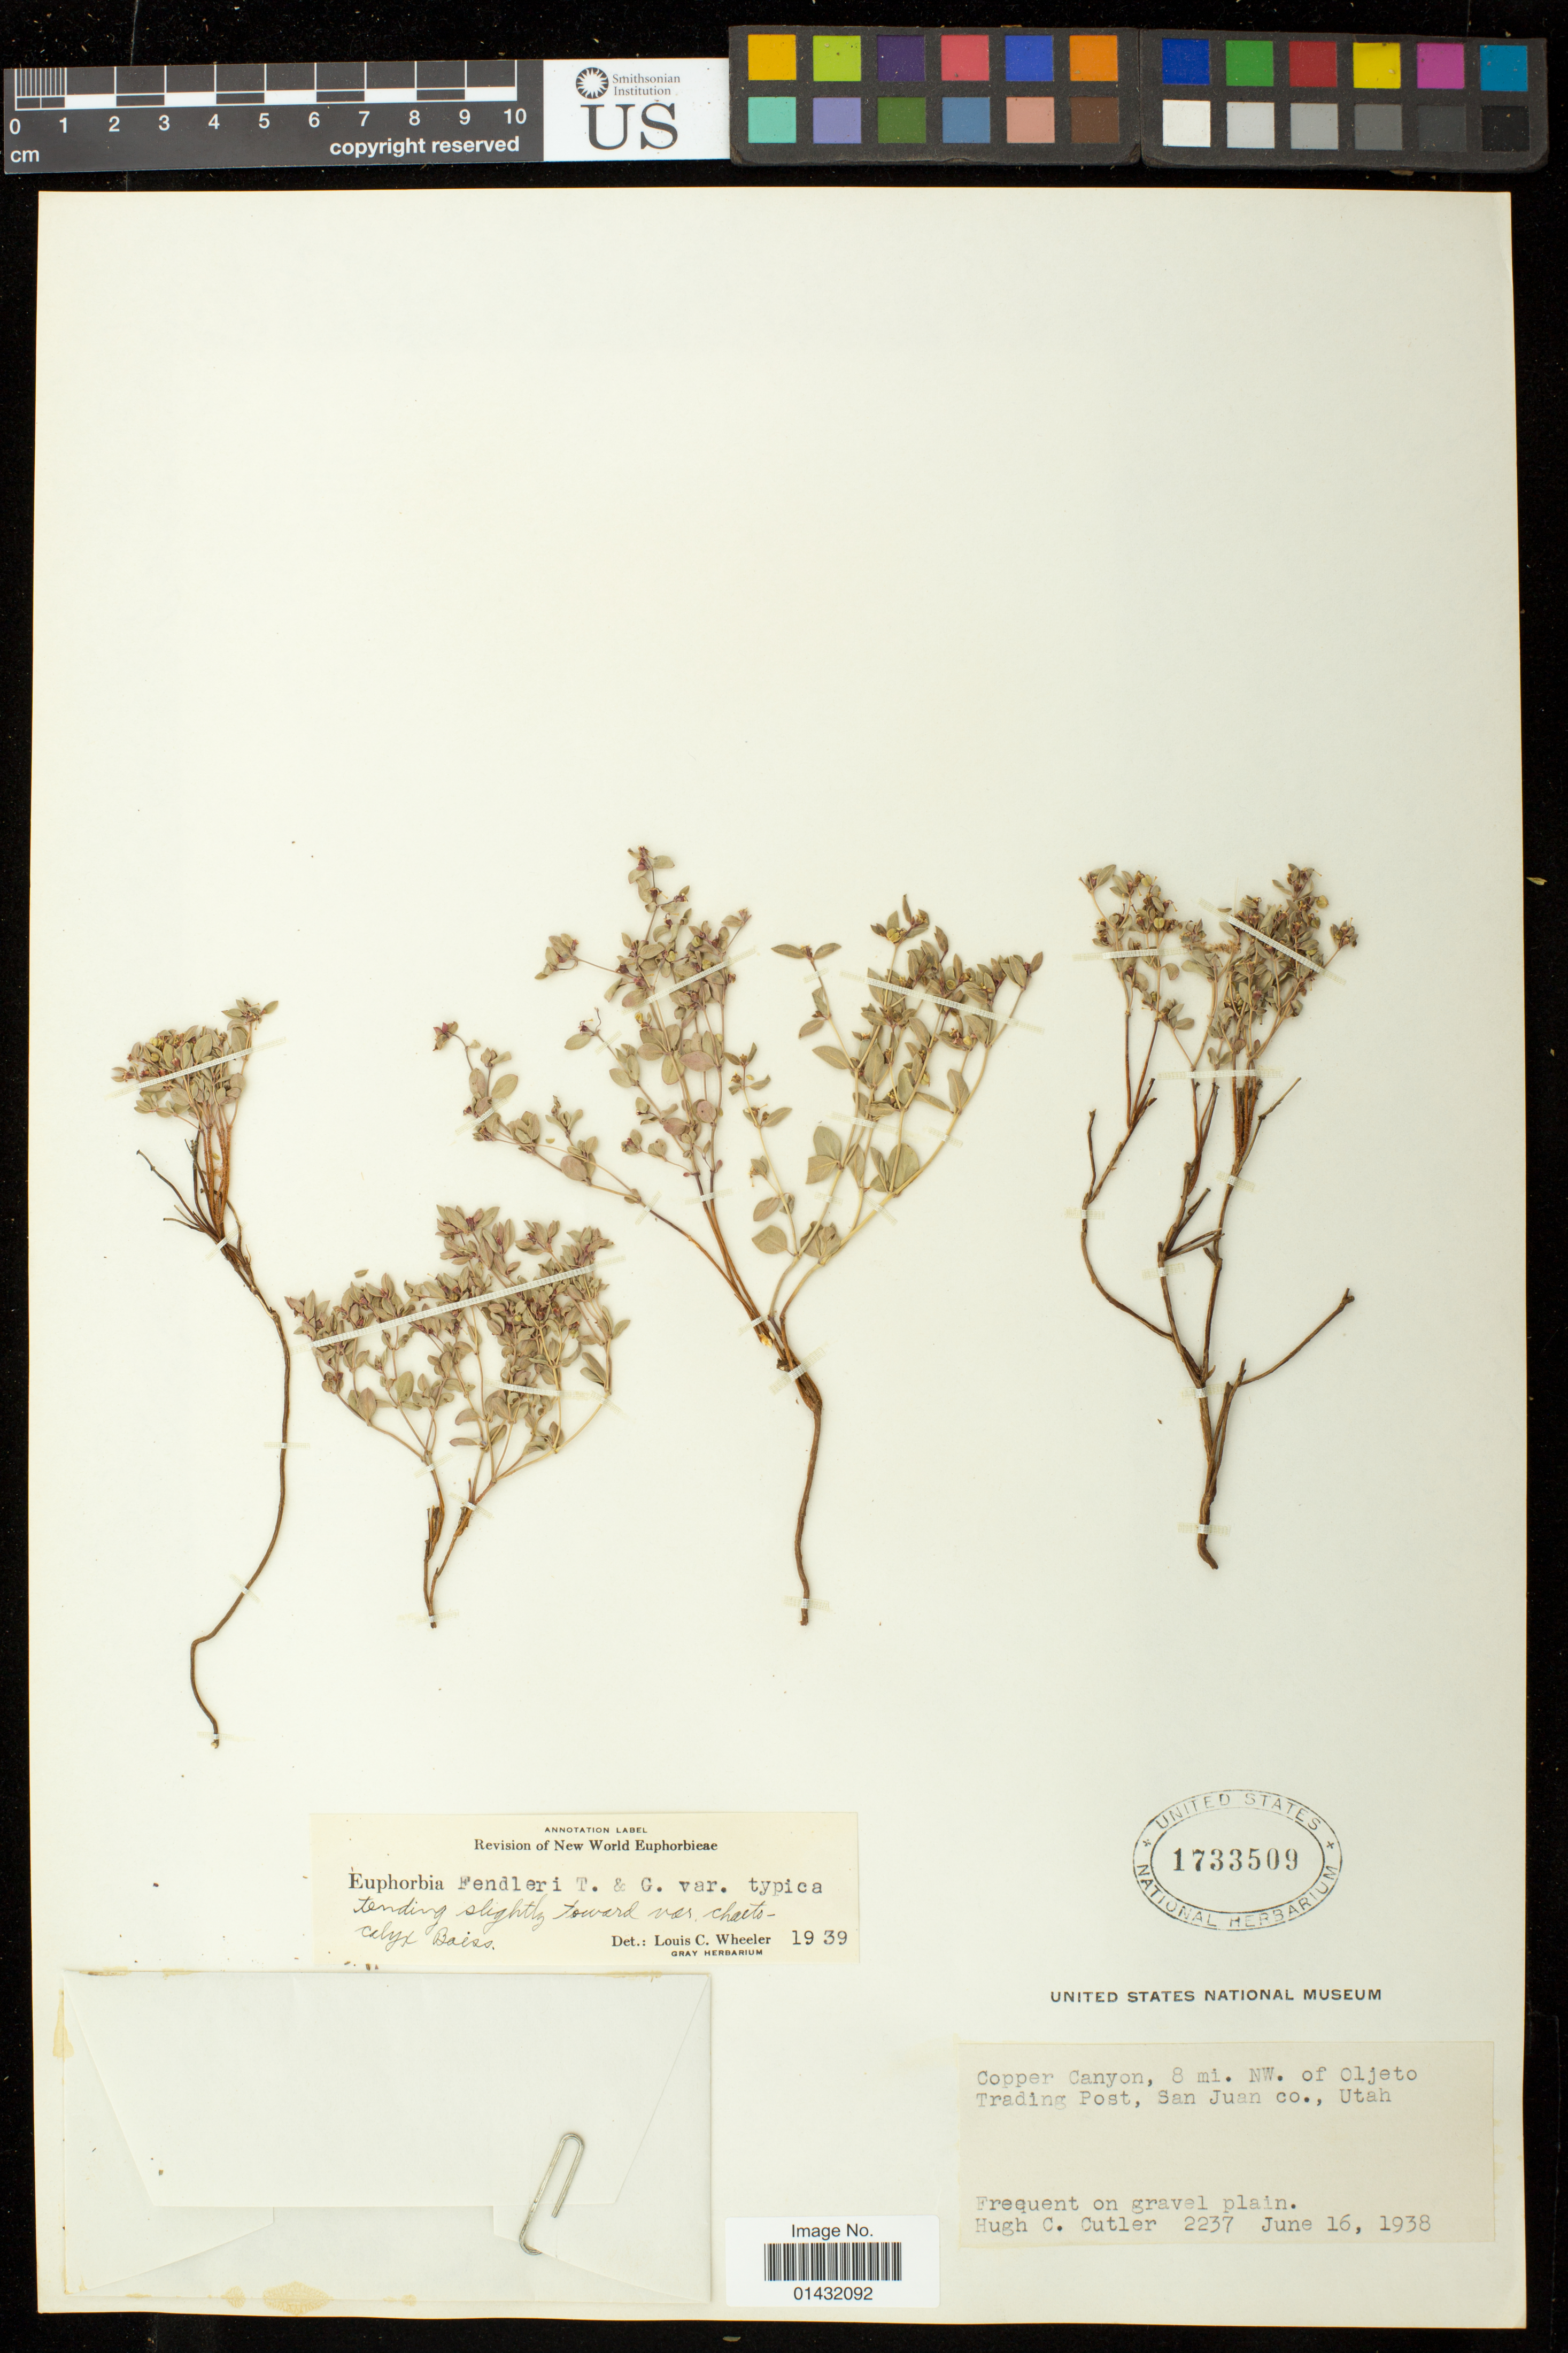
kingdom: Plantae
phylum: Tracheophyta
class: Magnoliopsida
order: Malpighiales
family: Euphorbiaceae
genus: Euphorbia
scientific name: Euphorbia chaetocalyx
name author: Tidestr.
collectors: H. C. Cutler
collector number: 2237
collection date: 1938-06-16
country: United States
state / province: Utah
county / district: San Juan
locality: Copper Canyon 8 mi. NW. of Oljeto Trading Post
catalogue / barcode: US 1733509